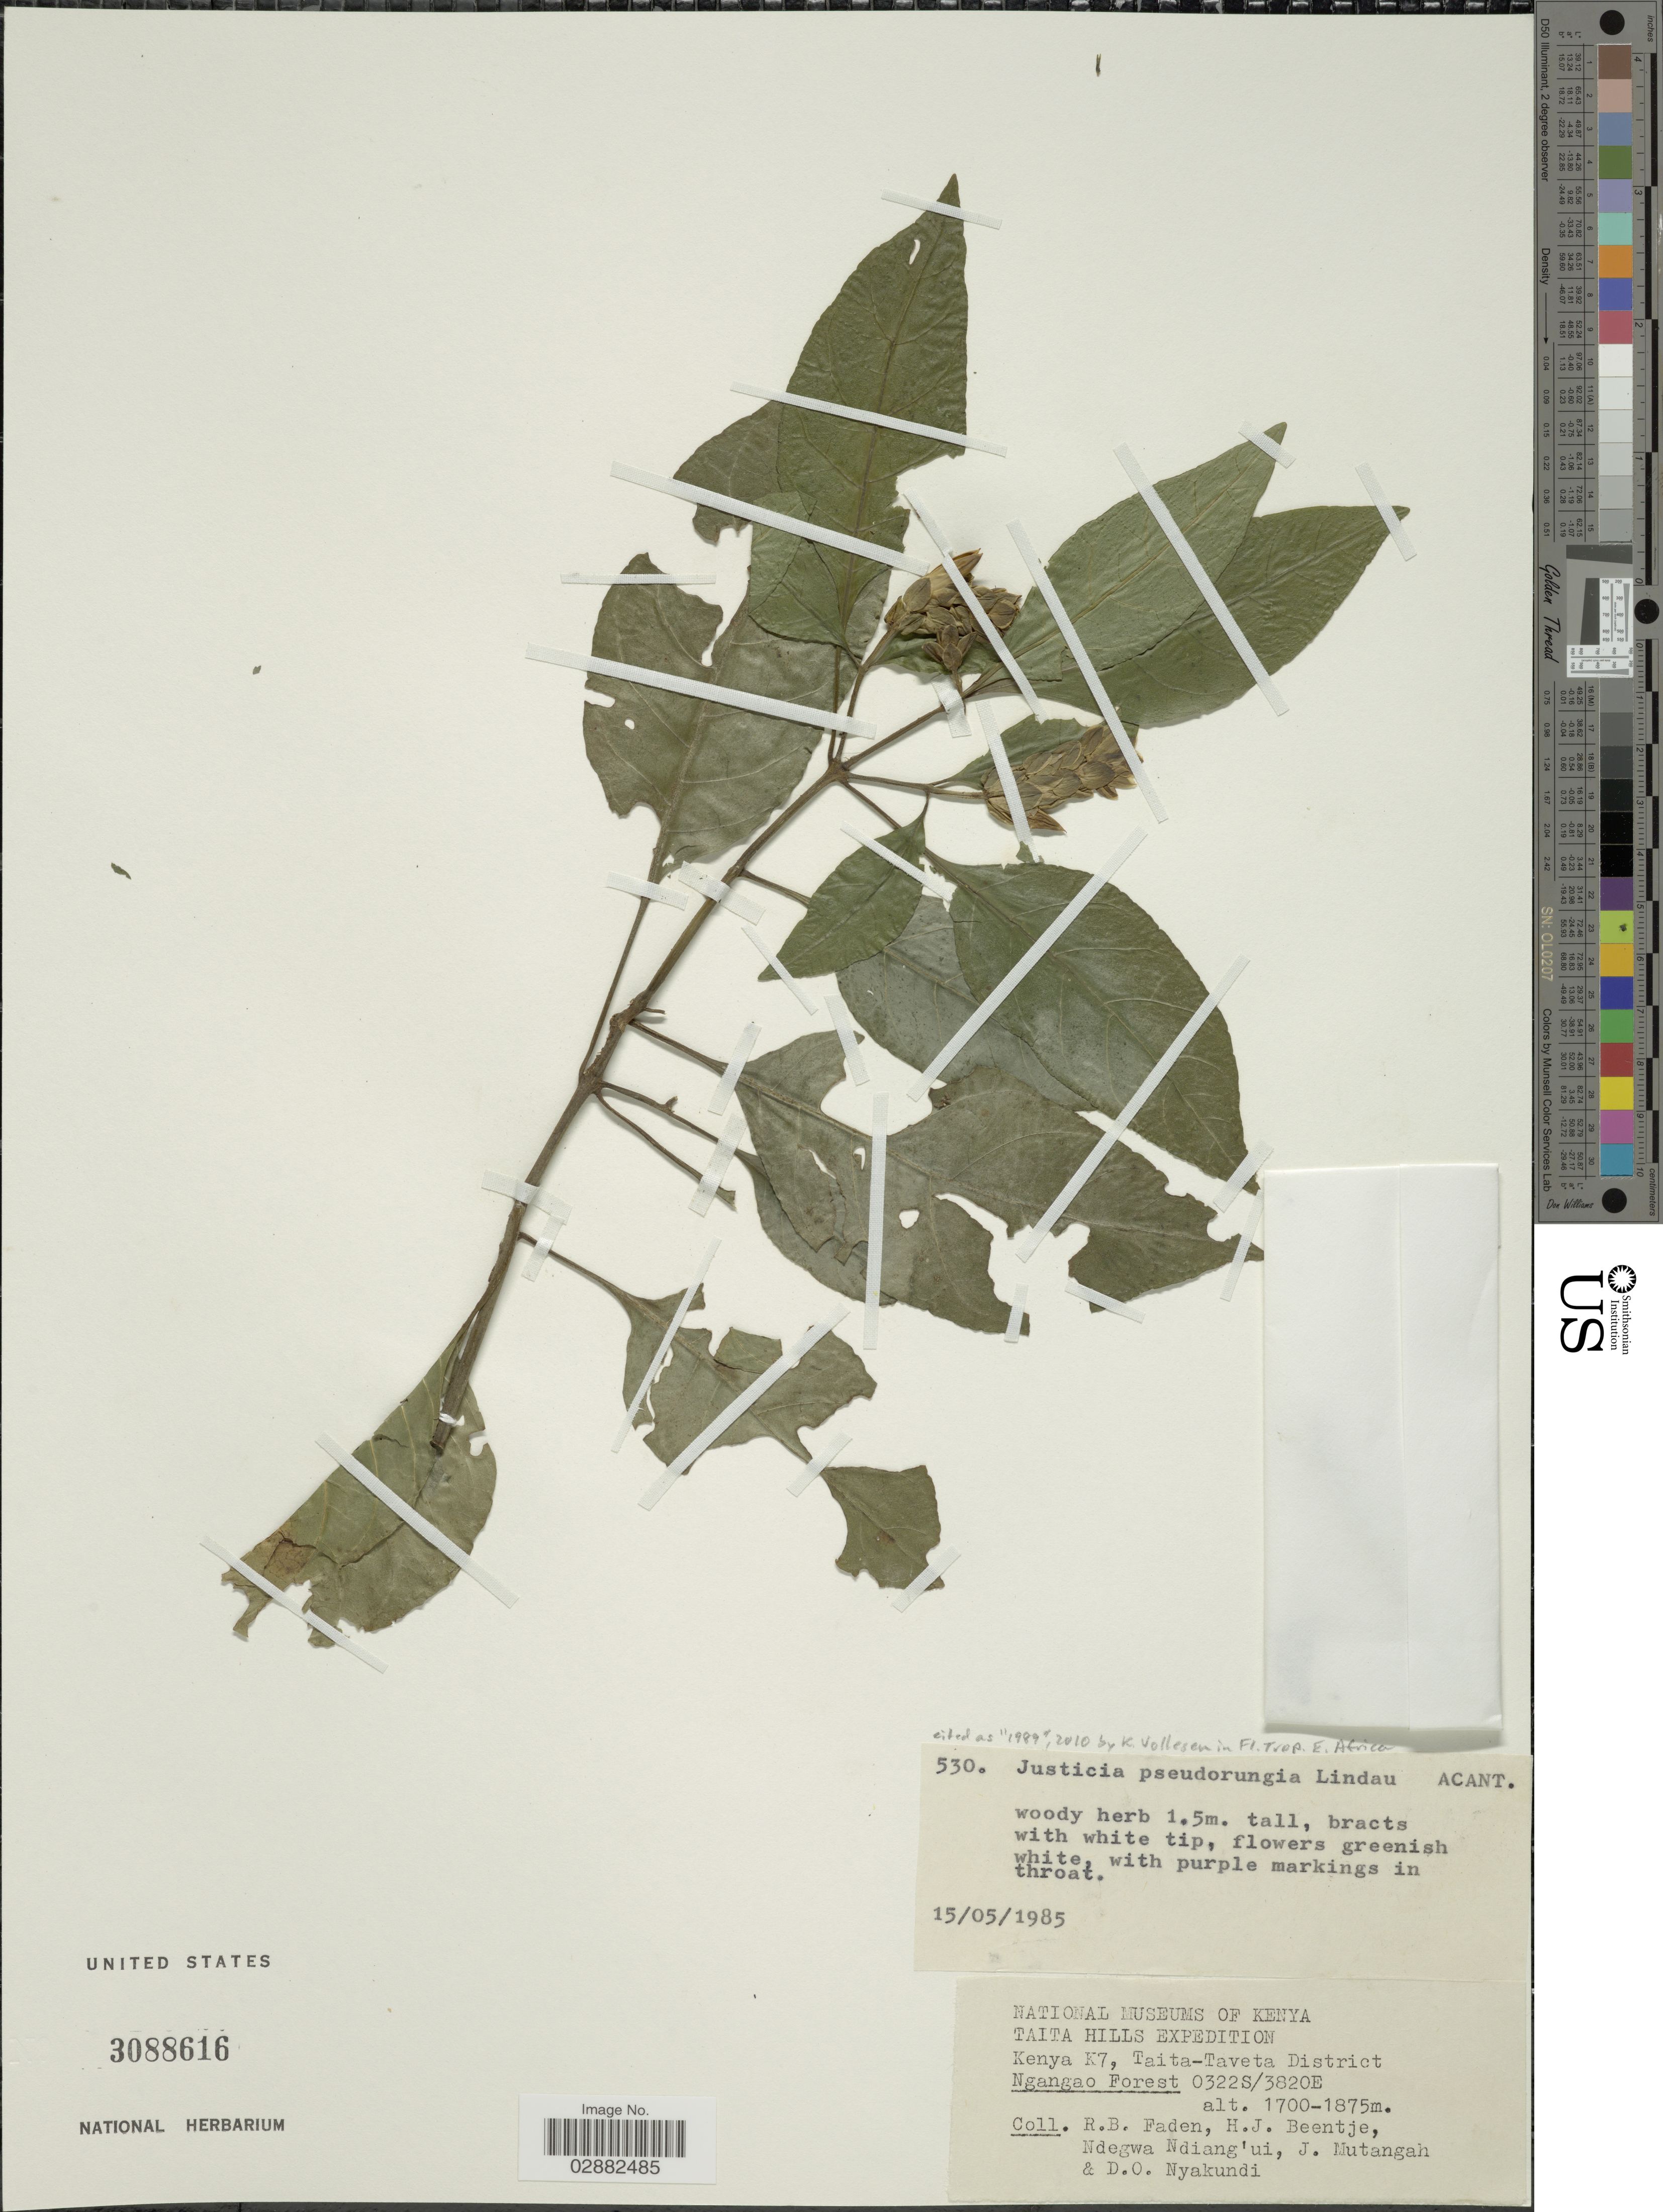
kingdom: Plantae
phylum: Tracheophyta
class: Magnoliopsida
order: Lamiales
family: Acanthaceae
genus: Justicia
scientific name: Justicia pseudorungia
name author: Lindau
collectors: R. B. Faden, H. J. Beentje, Ndegwa Ndiang'ui, J. Mutangah & D. Nyakundi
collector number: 530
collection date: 1985-05-15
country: Kenya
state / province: Taita Taveta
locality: Taita Hills, K7, Taita-Taveta District, Ngangao Forest.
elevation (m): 1700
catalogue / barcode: US 3088616